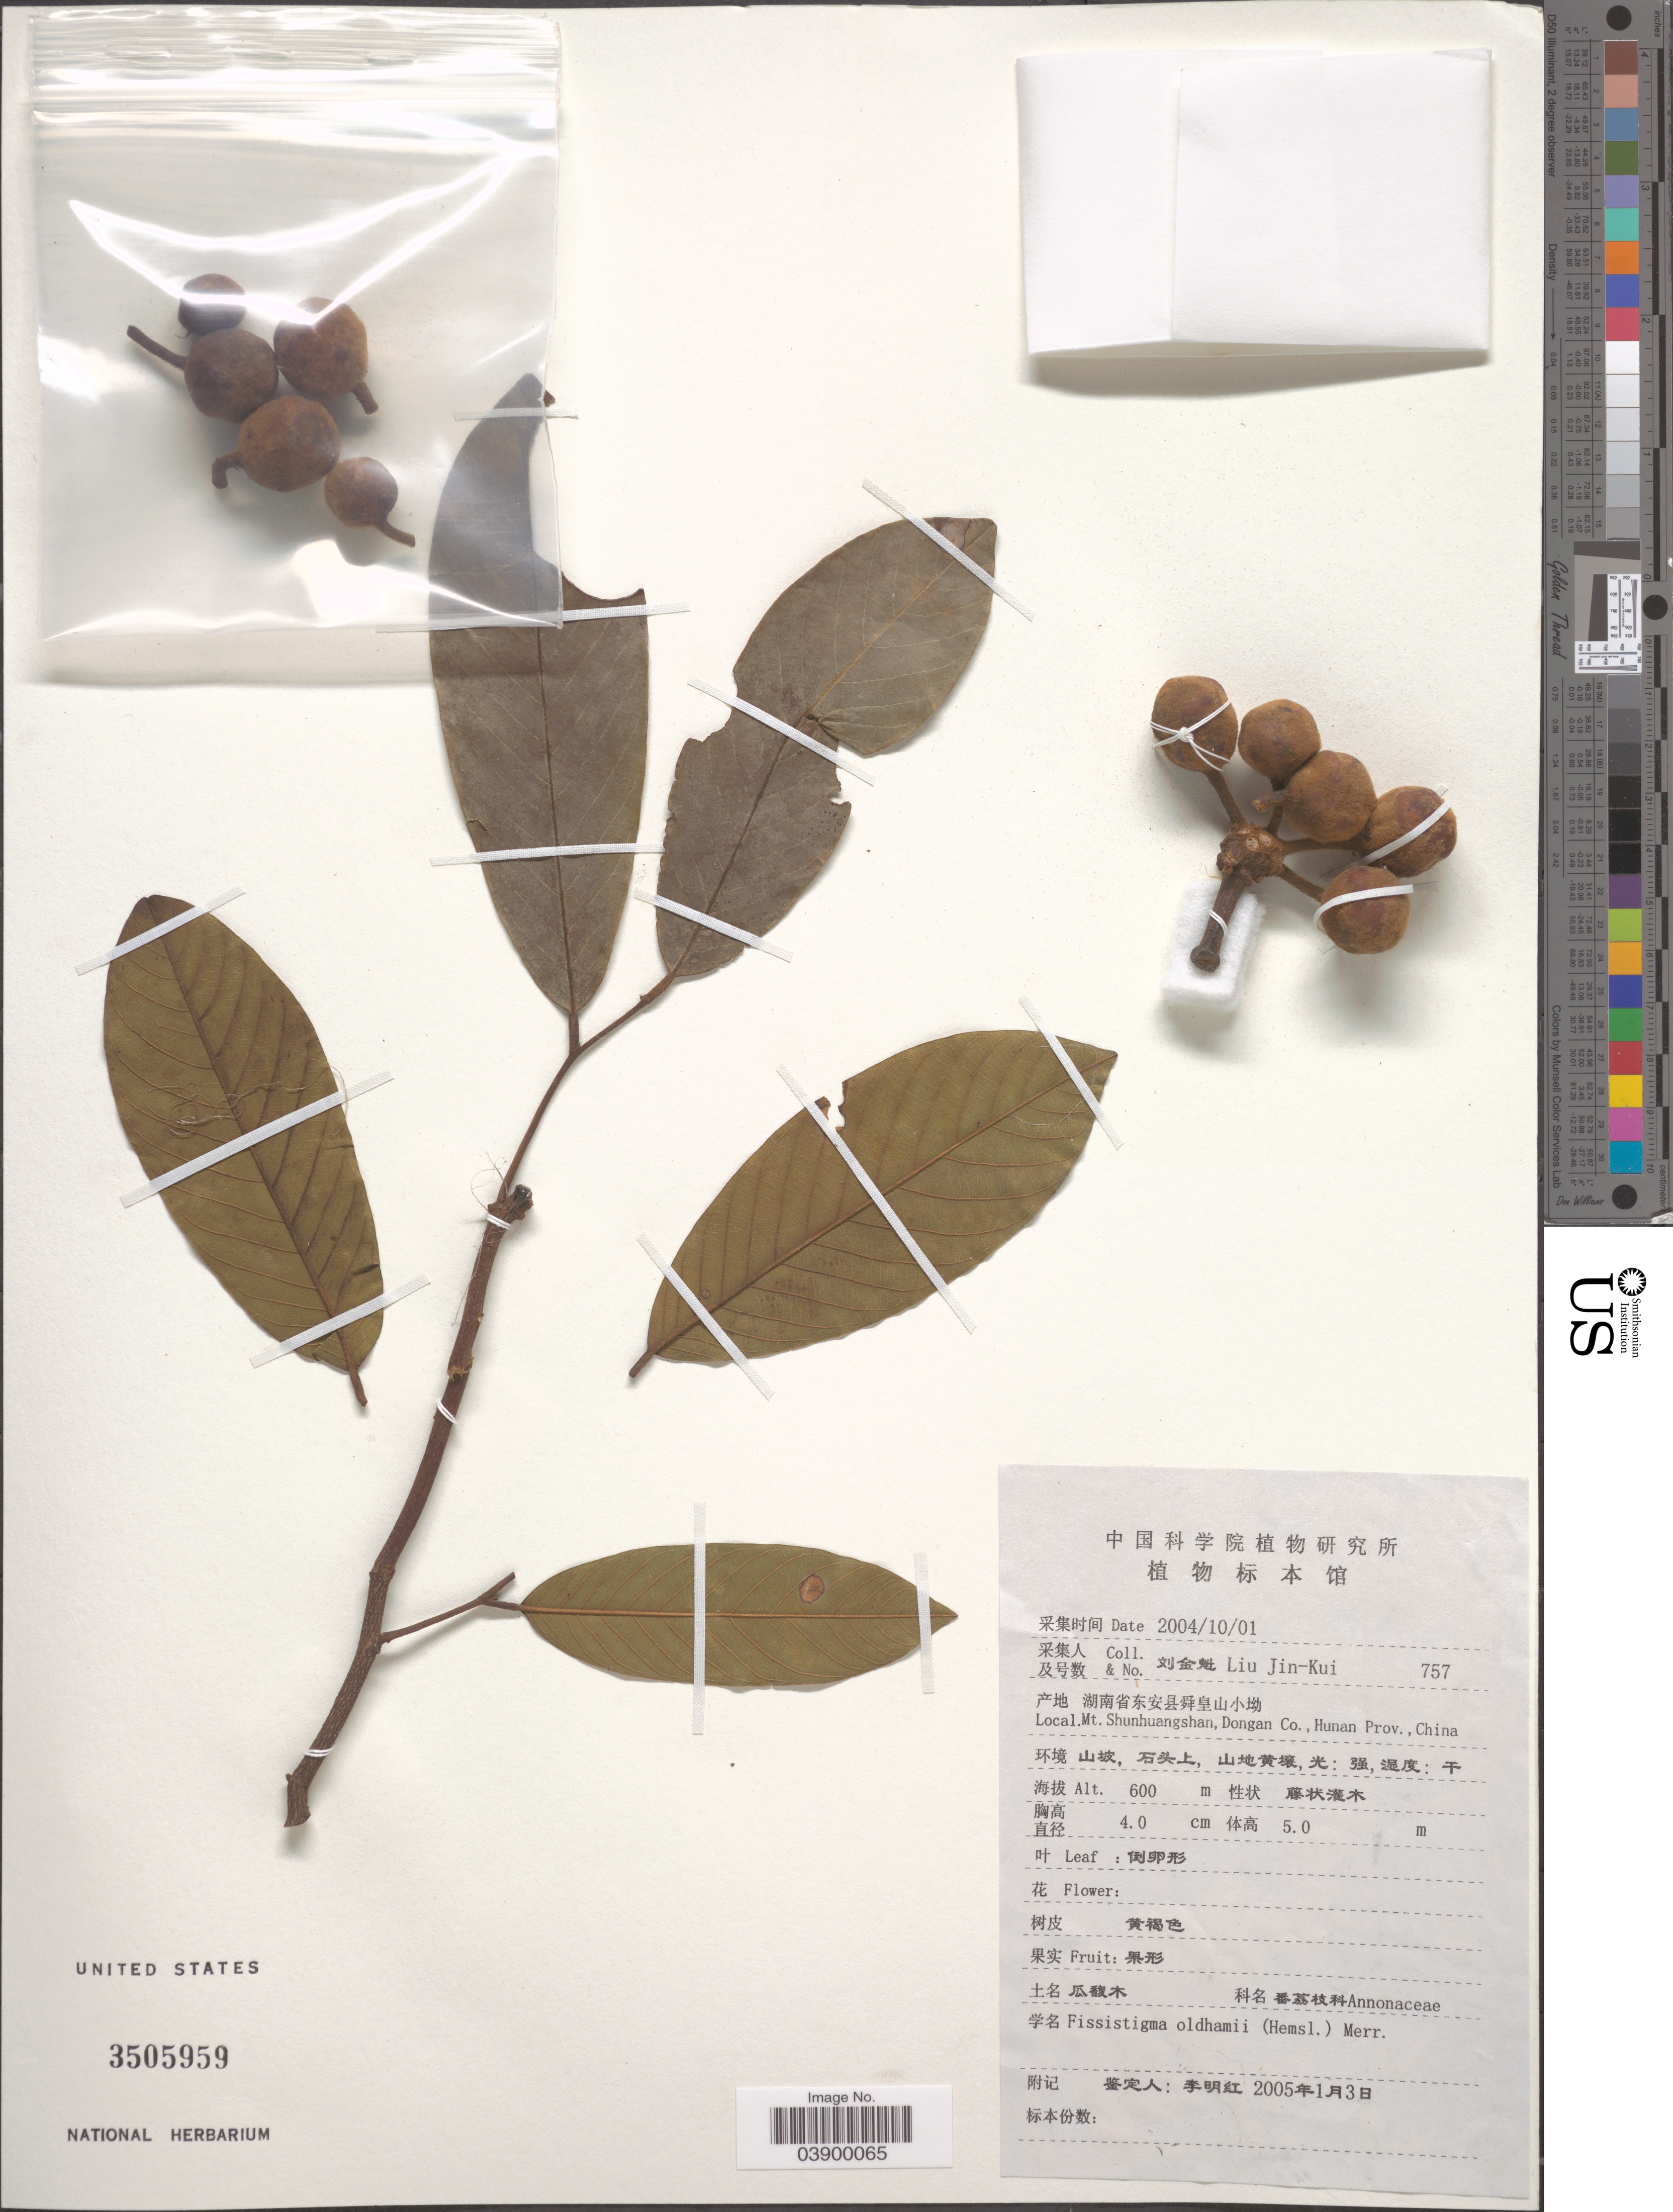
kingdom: Plantae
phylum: Tracheophyta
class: Magnoliopsida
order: Magnoliales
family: Annonaceae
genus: Fissistigma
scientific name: Fissistigma oldhamii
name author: (Hemsl.) Merr.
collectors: Liu Jin-Kui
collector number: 757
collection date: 2004-10-01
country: China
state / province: Hunan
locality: Mt. Shunhuangshan, Dongan Co.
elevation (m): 600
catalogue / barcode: US 3505959